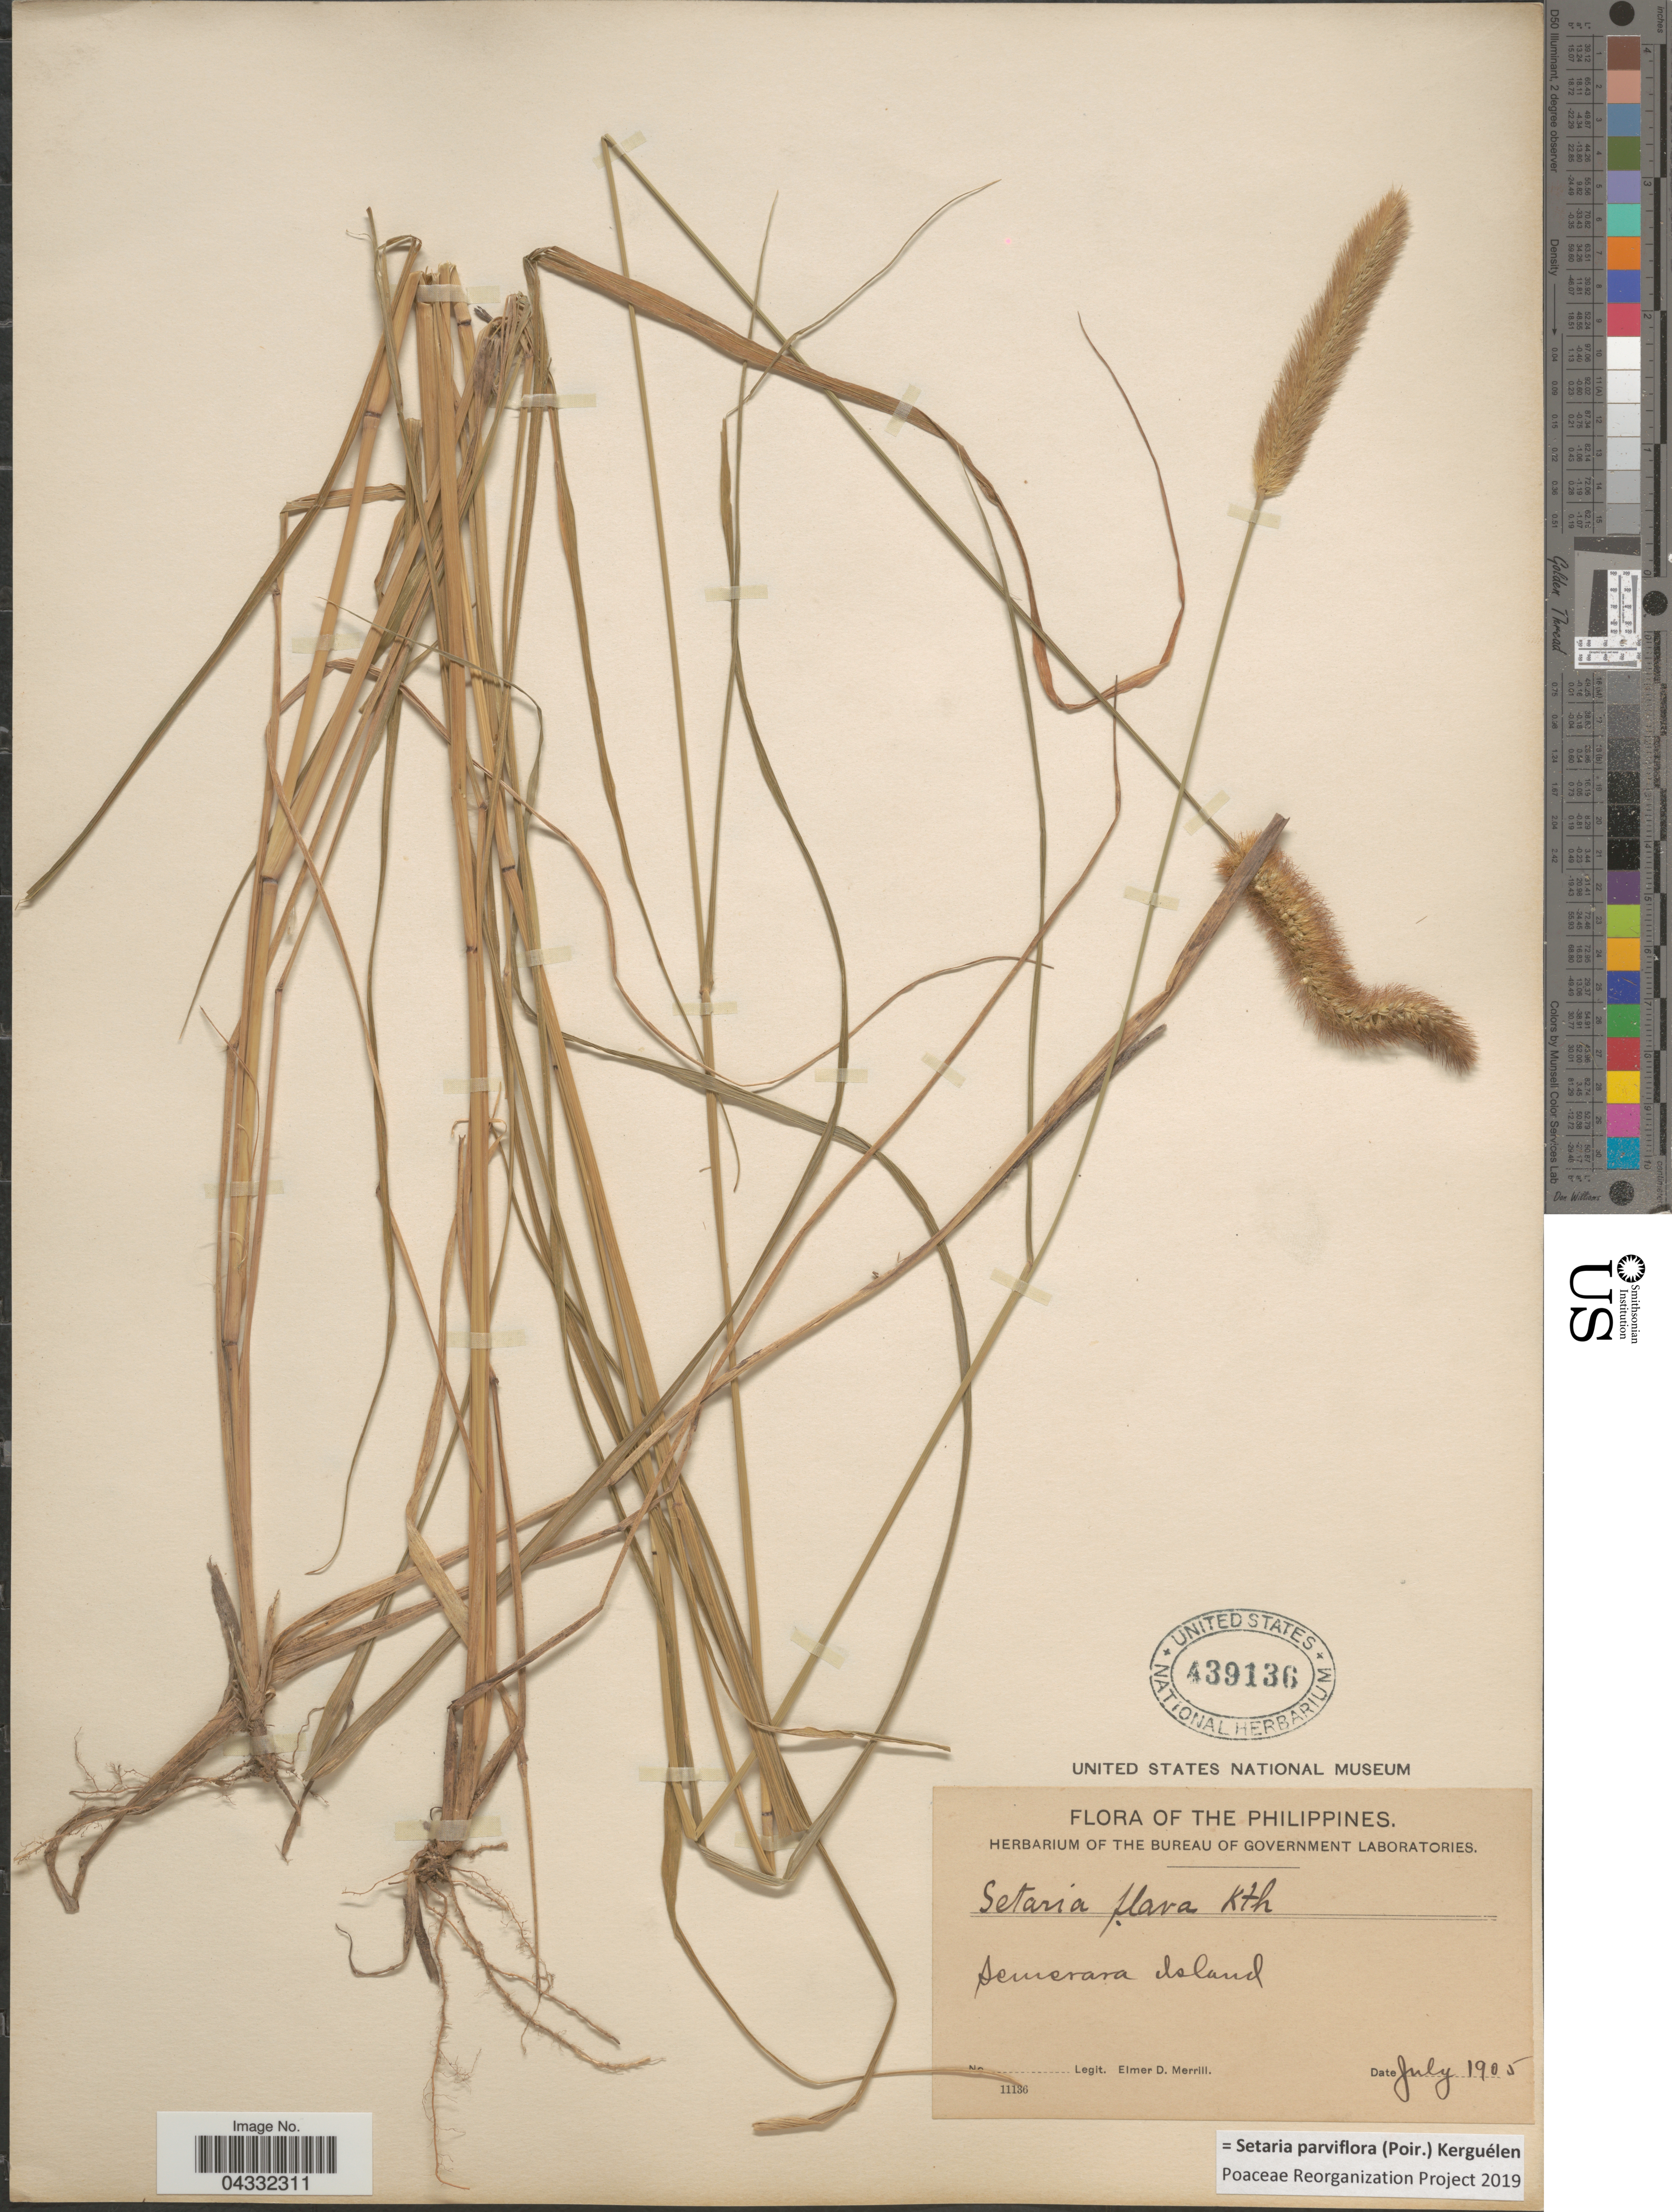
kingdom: Plantae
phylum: Tracheophyta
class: Liliopsida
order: Poales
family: Poaceae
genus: Setaria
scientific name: Setaria parviflora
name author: (Poir.) Kerguélen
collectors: E. D. Merrill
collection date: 1905-07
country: Philippines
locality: Semirara Island.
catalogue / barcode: US 439136